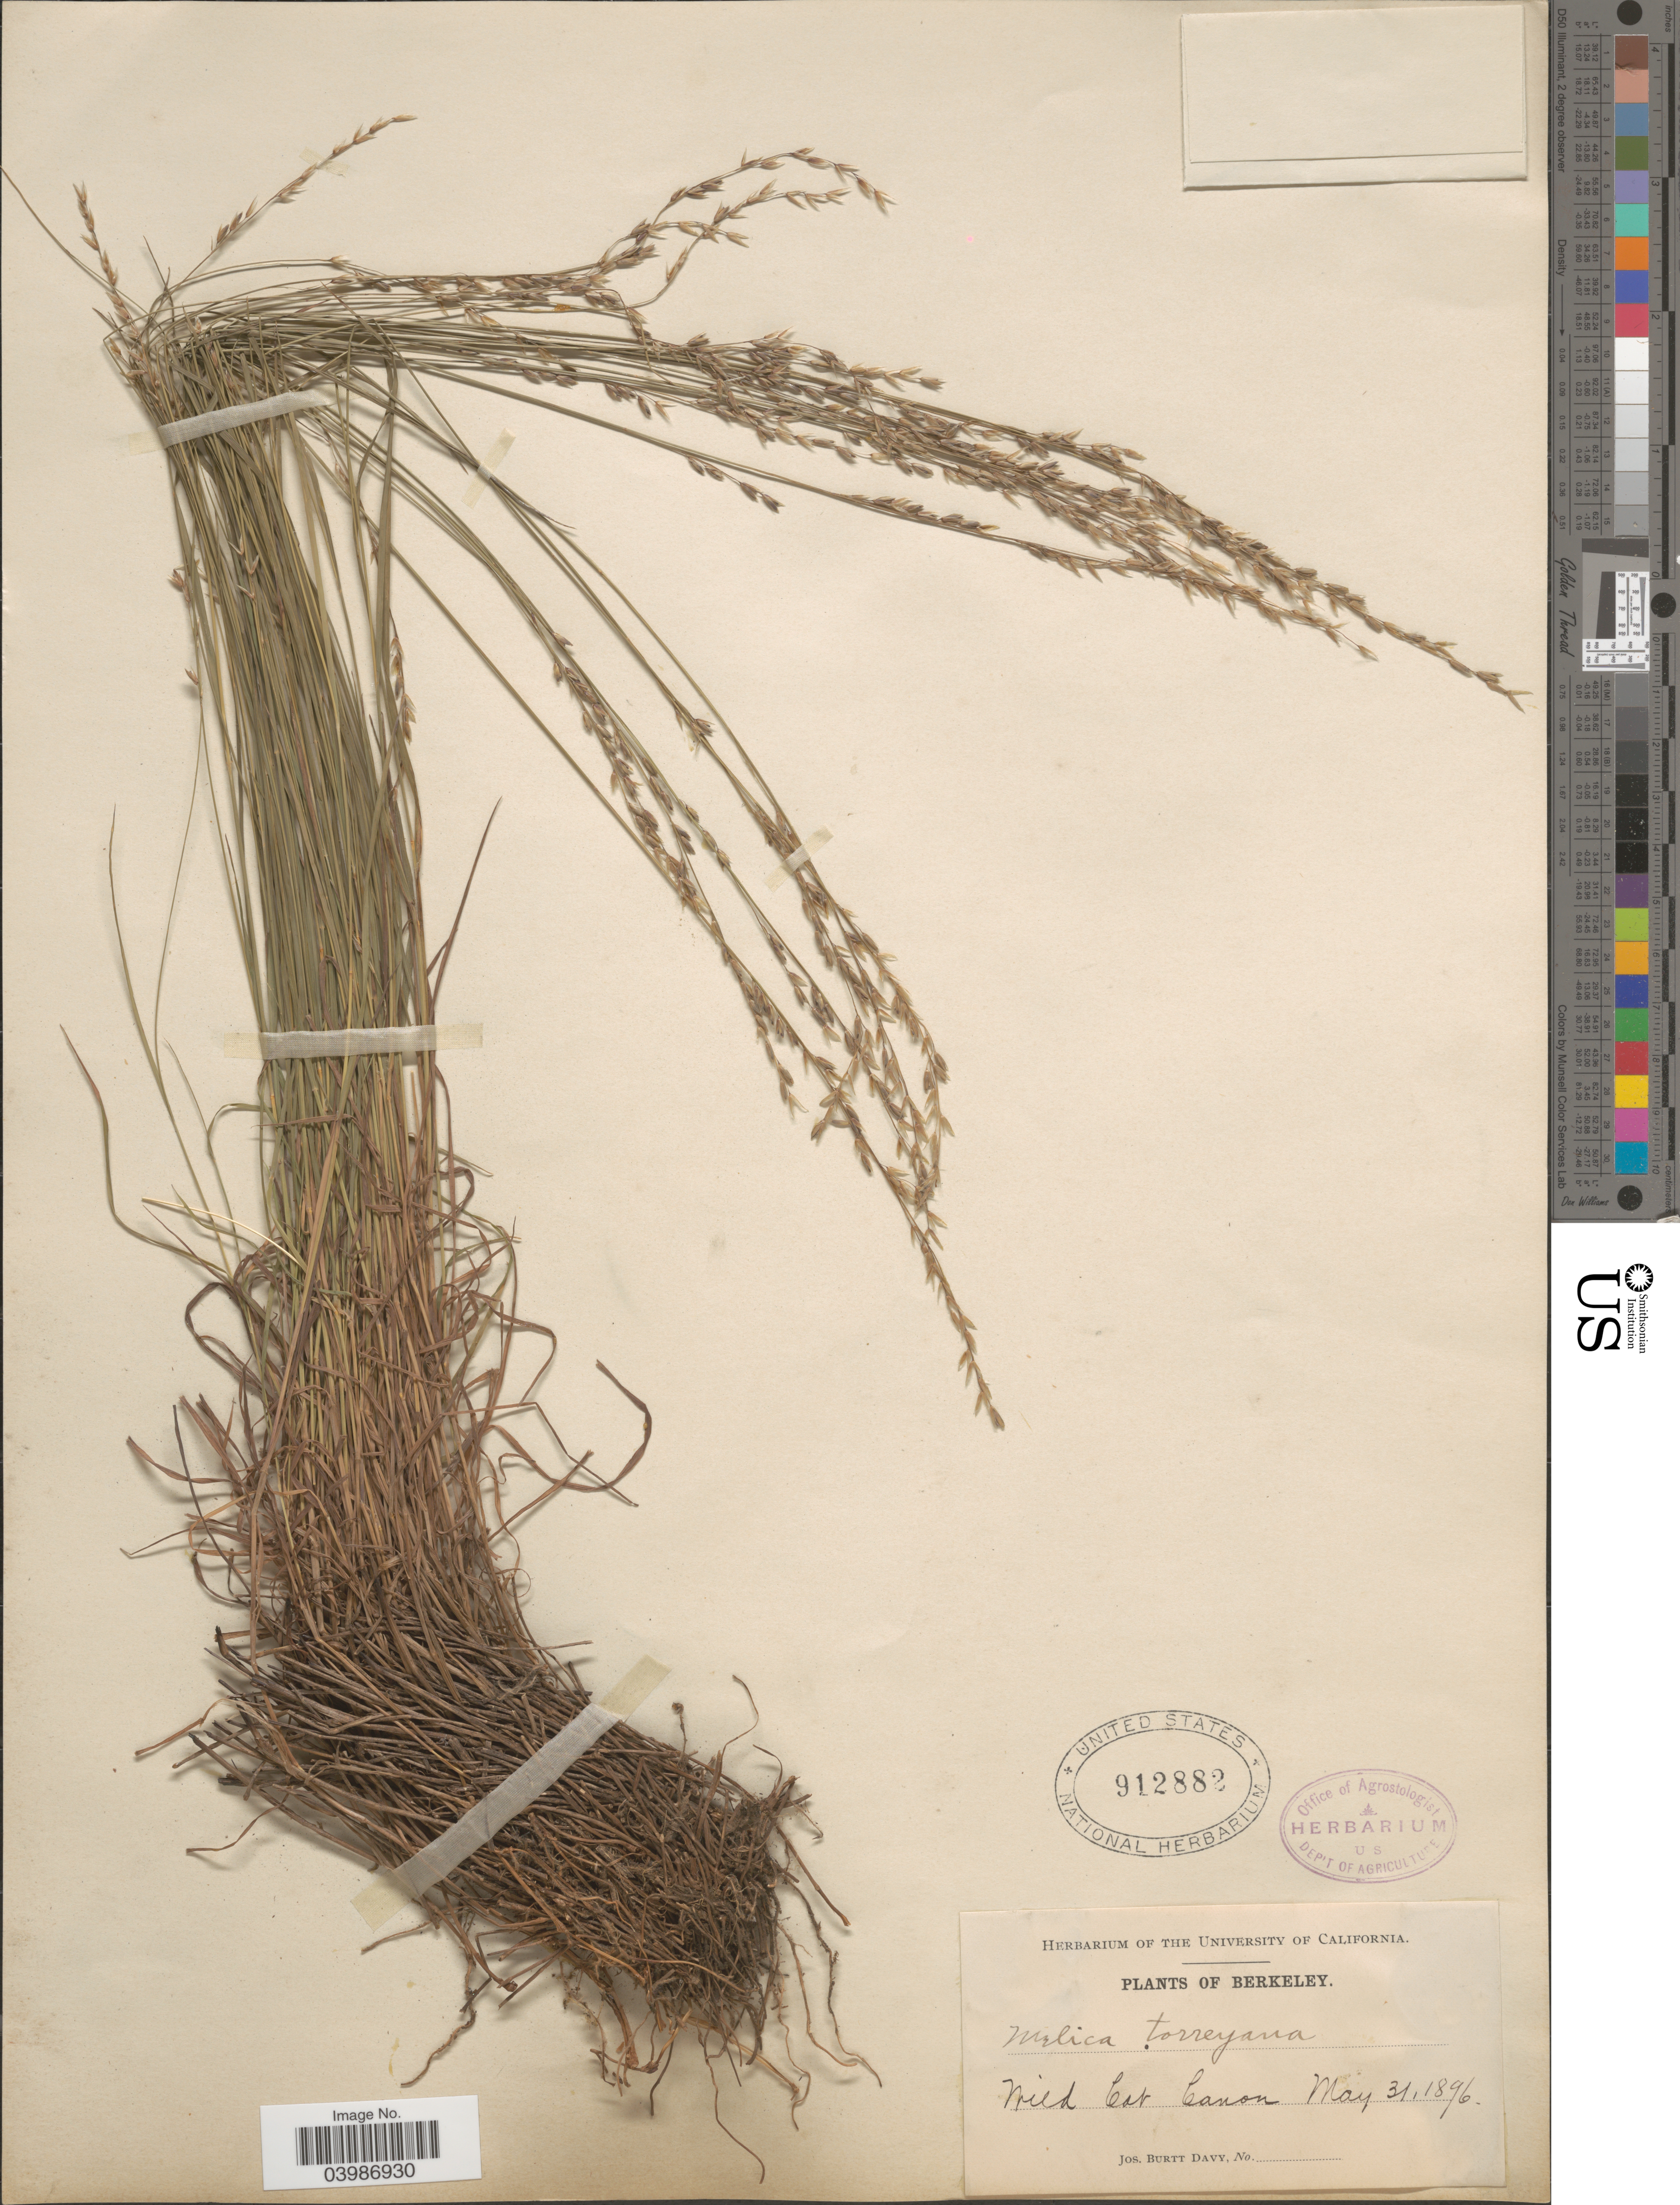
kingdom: Plantae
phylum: Tracheophyta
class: Liliopsida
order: Poales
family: Poaceae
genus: Melica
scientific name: Melica torreyana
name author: Scribn.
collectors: J. Burtt Davy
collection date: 1896-05-31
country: United States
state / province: California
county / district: Alameda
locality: Berkeley. Wild Cat Canon.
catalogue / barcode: US 912882